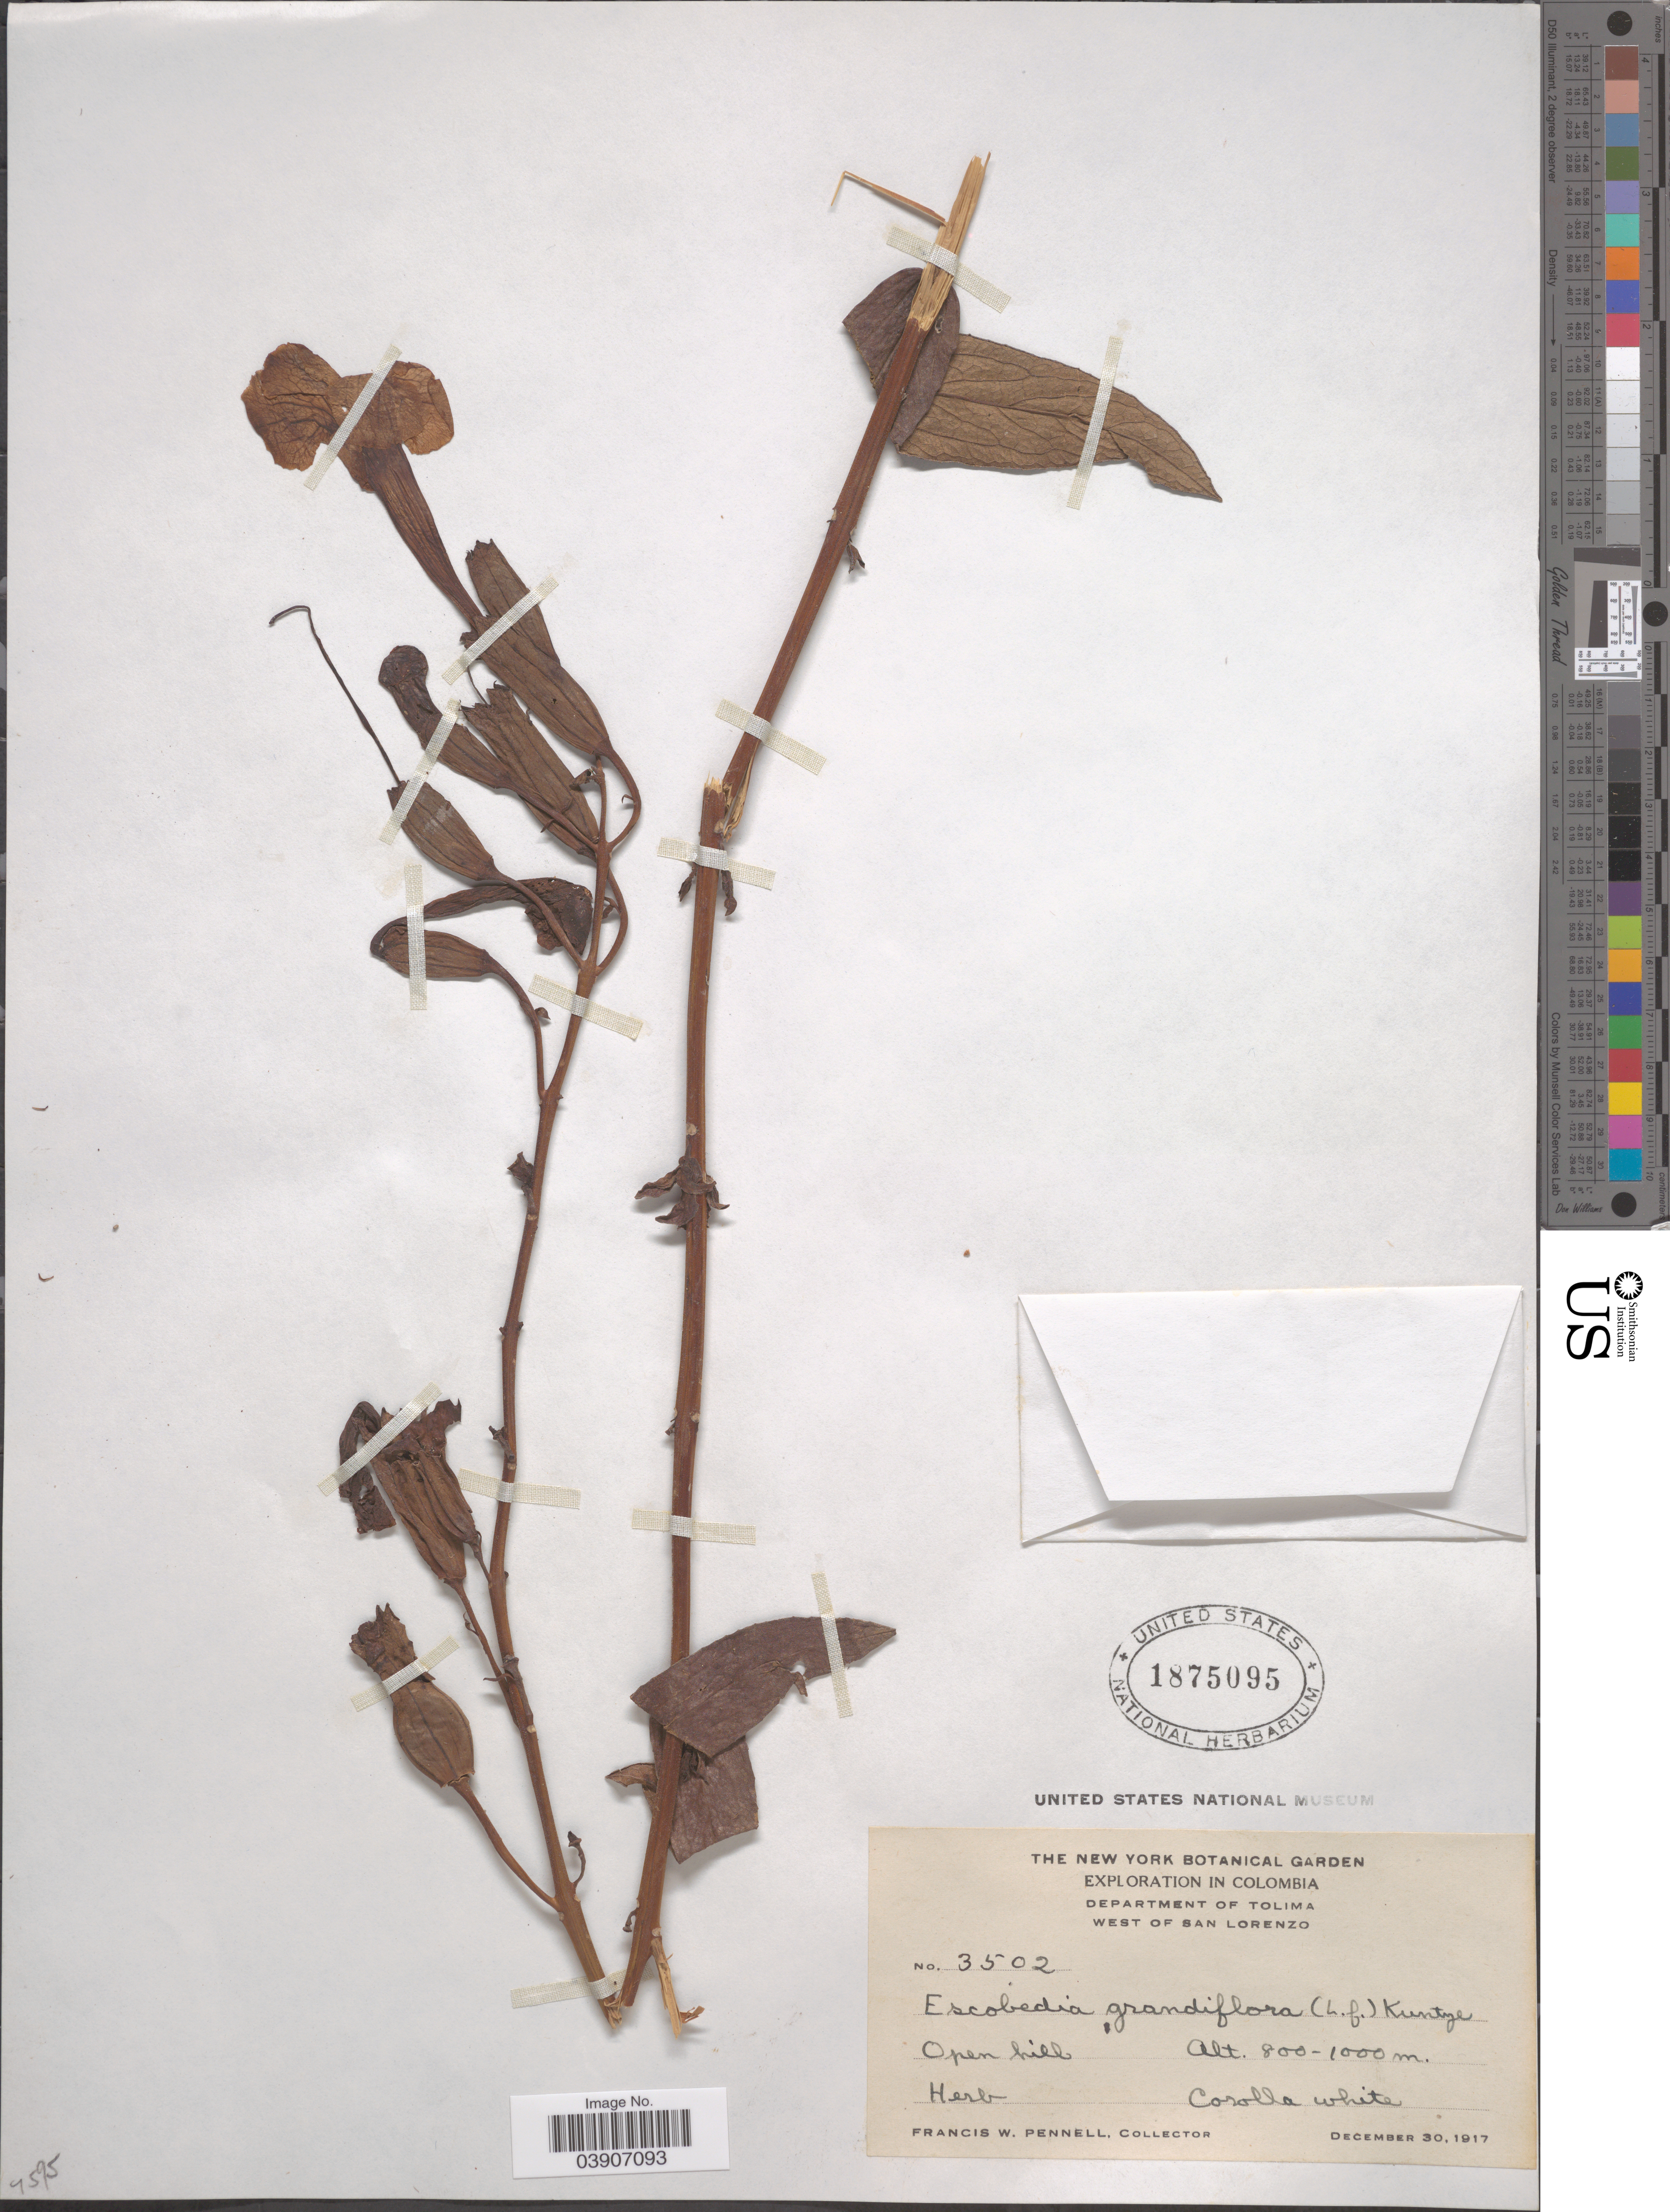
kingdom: Plantae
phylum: Tracheophyta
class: Magnoliopsida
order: Lamiales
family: Orobanchaceae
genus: Escobedia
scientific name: Escobedia grandiflora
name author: (L. f.) Kuntze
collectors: F. W. Pennell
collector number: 3502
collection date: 1917-12-30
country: Colombia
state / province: Tolima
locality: Department of Tolima. West of San Lorenzo.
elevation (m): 800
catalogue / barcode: US 1875095